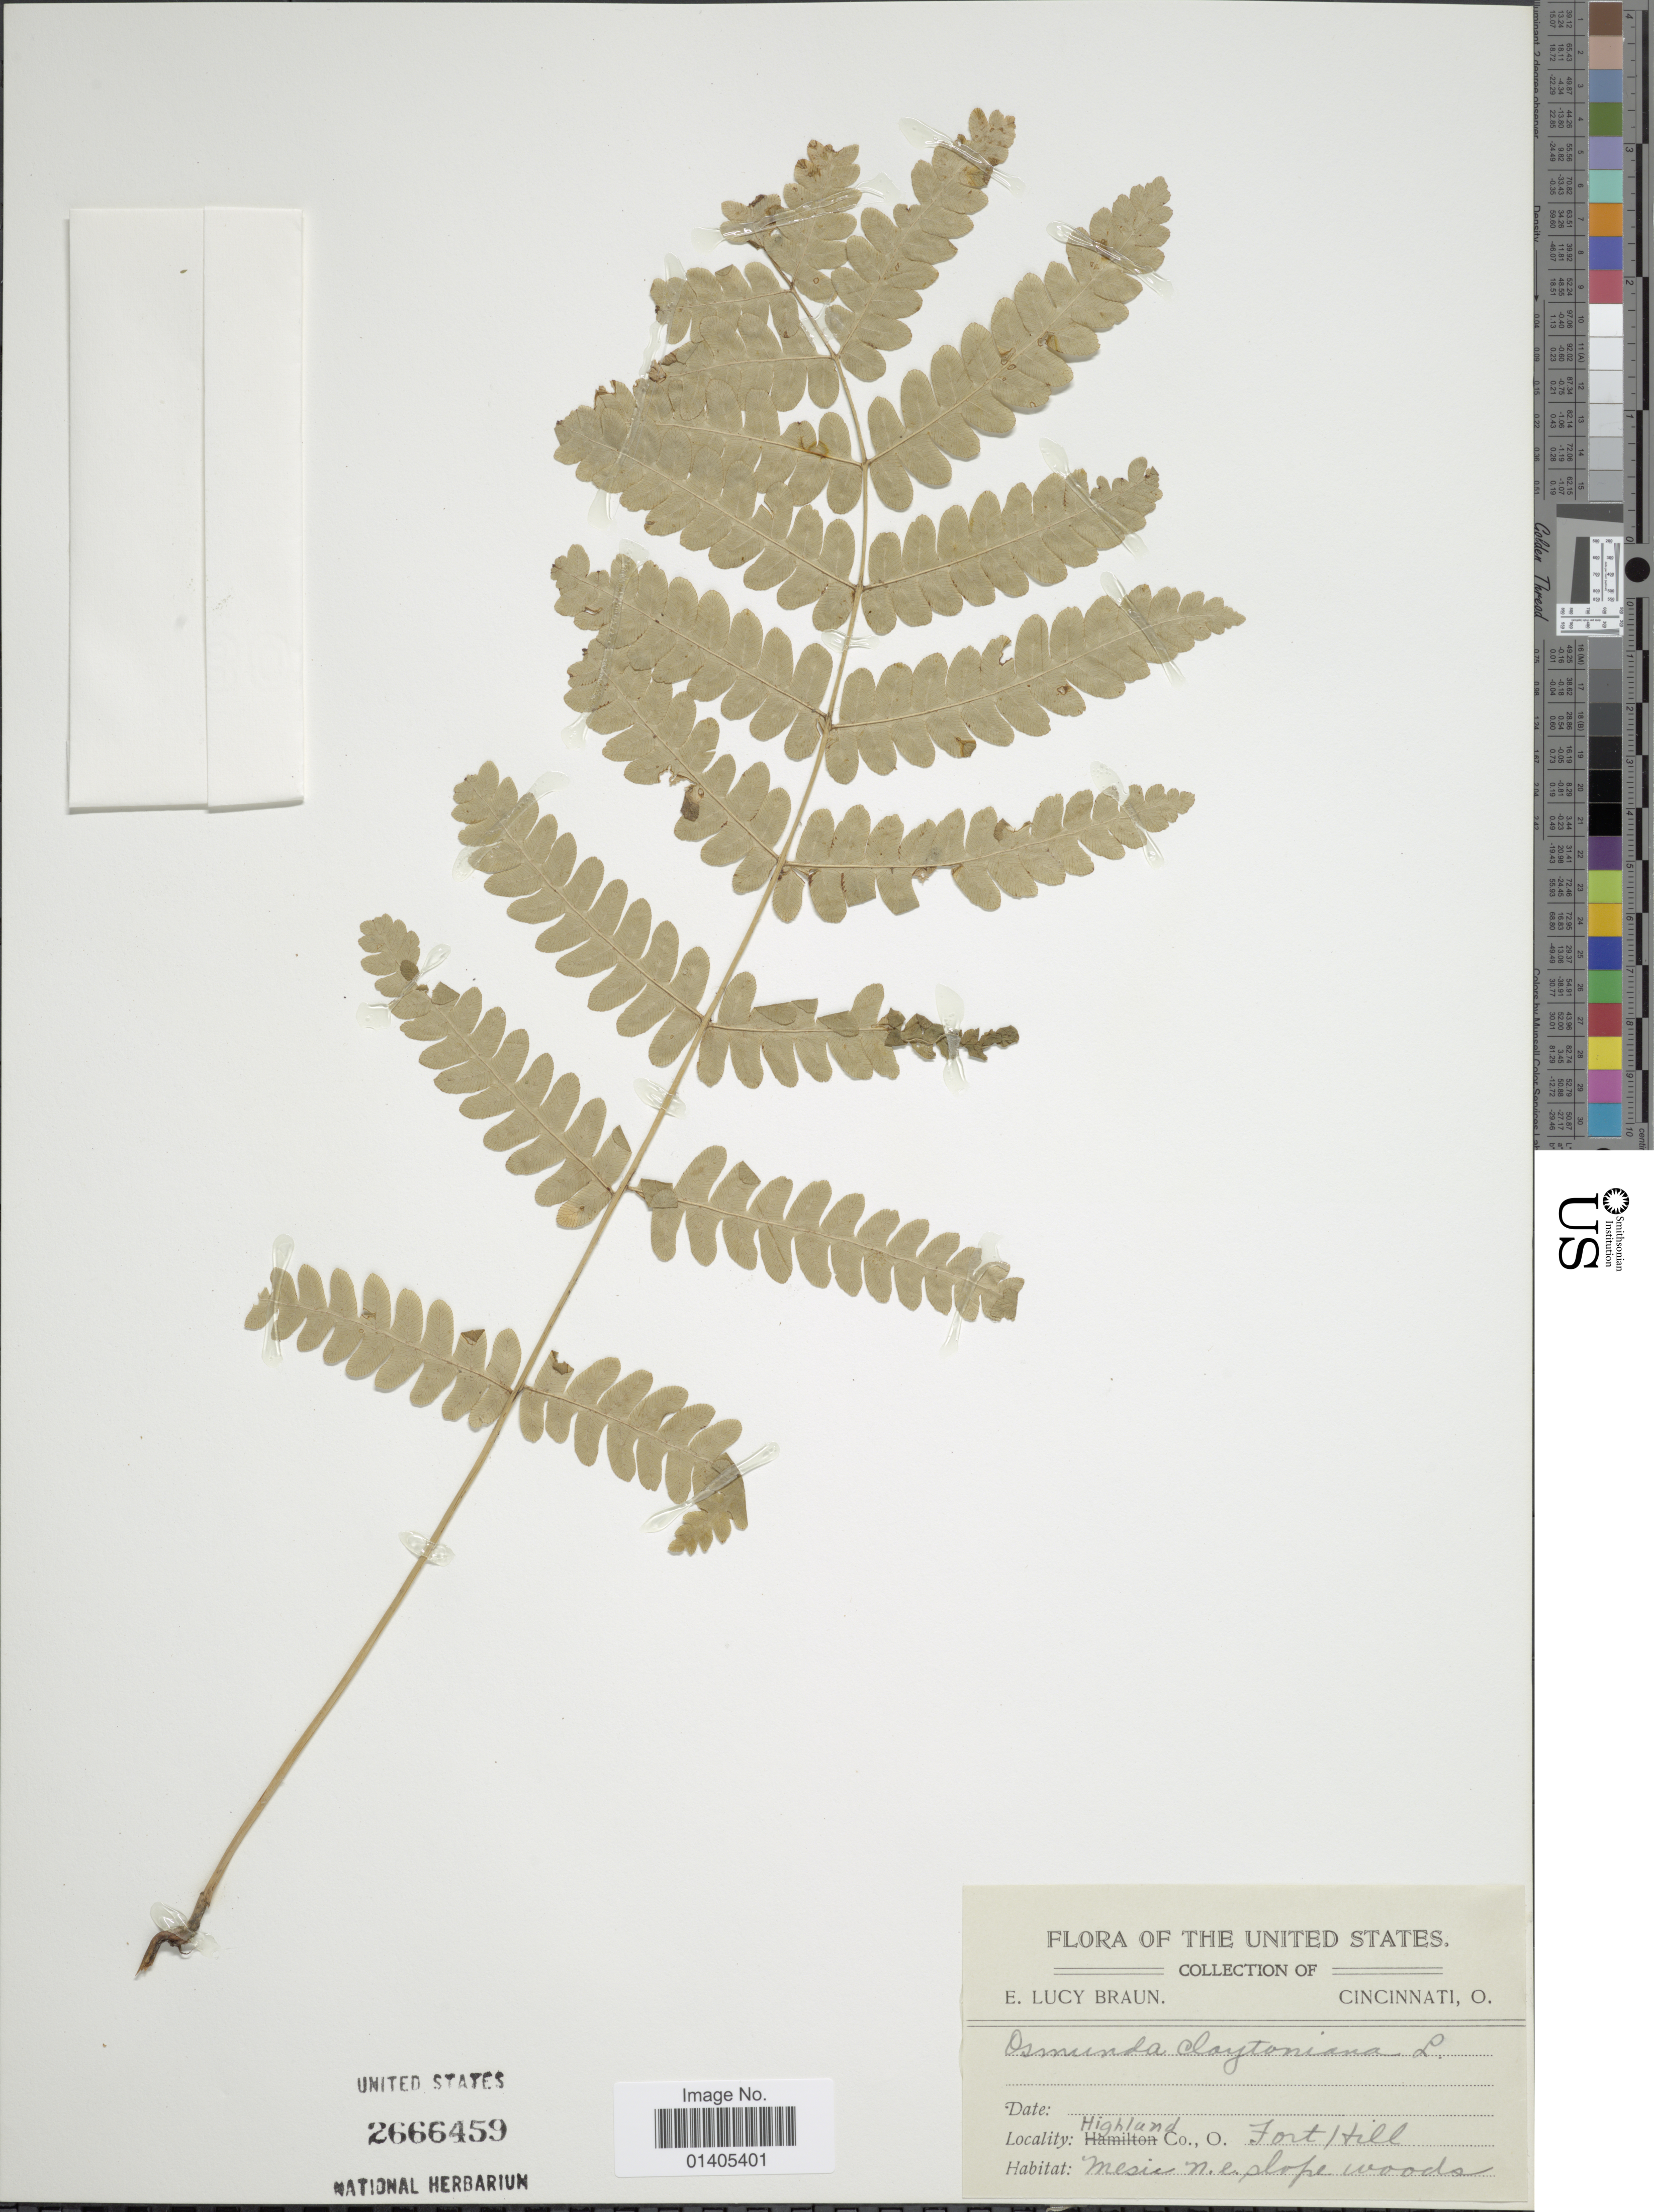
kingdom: Plantae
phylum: Tracheophyta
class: Polypodiopsida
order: Osmundales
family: Osmundaceae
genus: Osmunda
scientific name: Osmunda claytoniana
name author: (L.) Tagawa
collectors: E. L. Braun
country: United States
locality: Highland Co., Fort Hill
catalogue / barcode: US 2666459